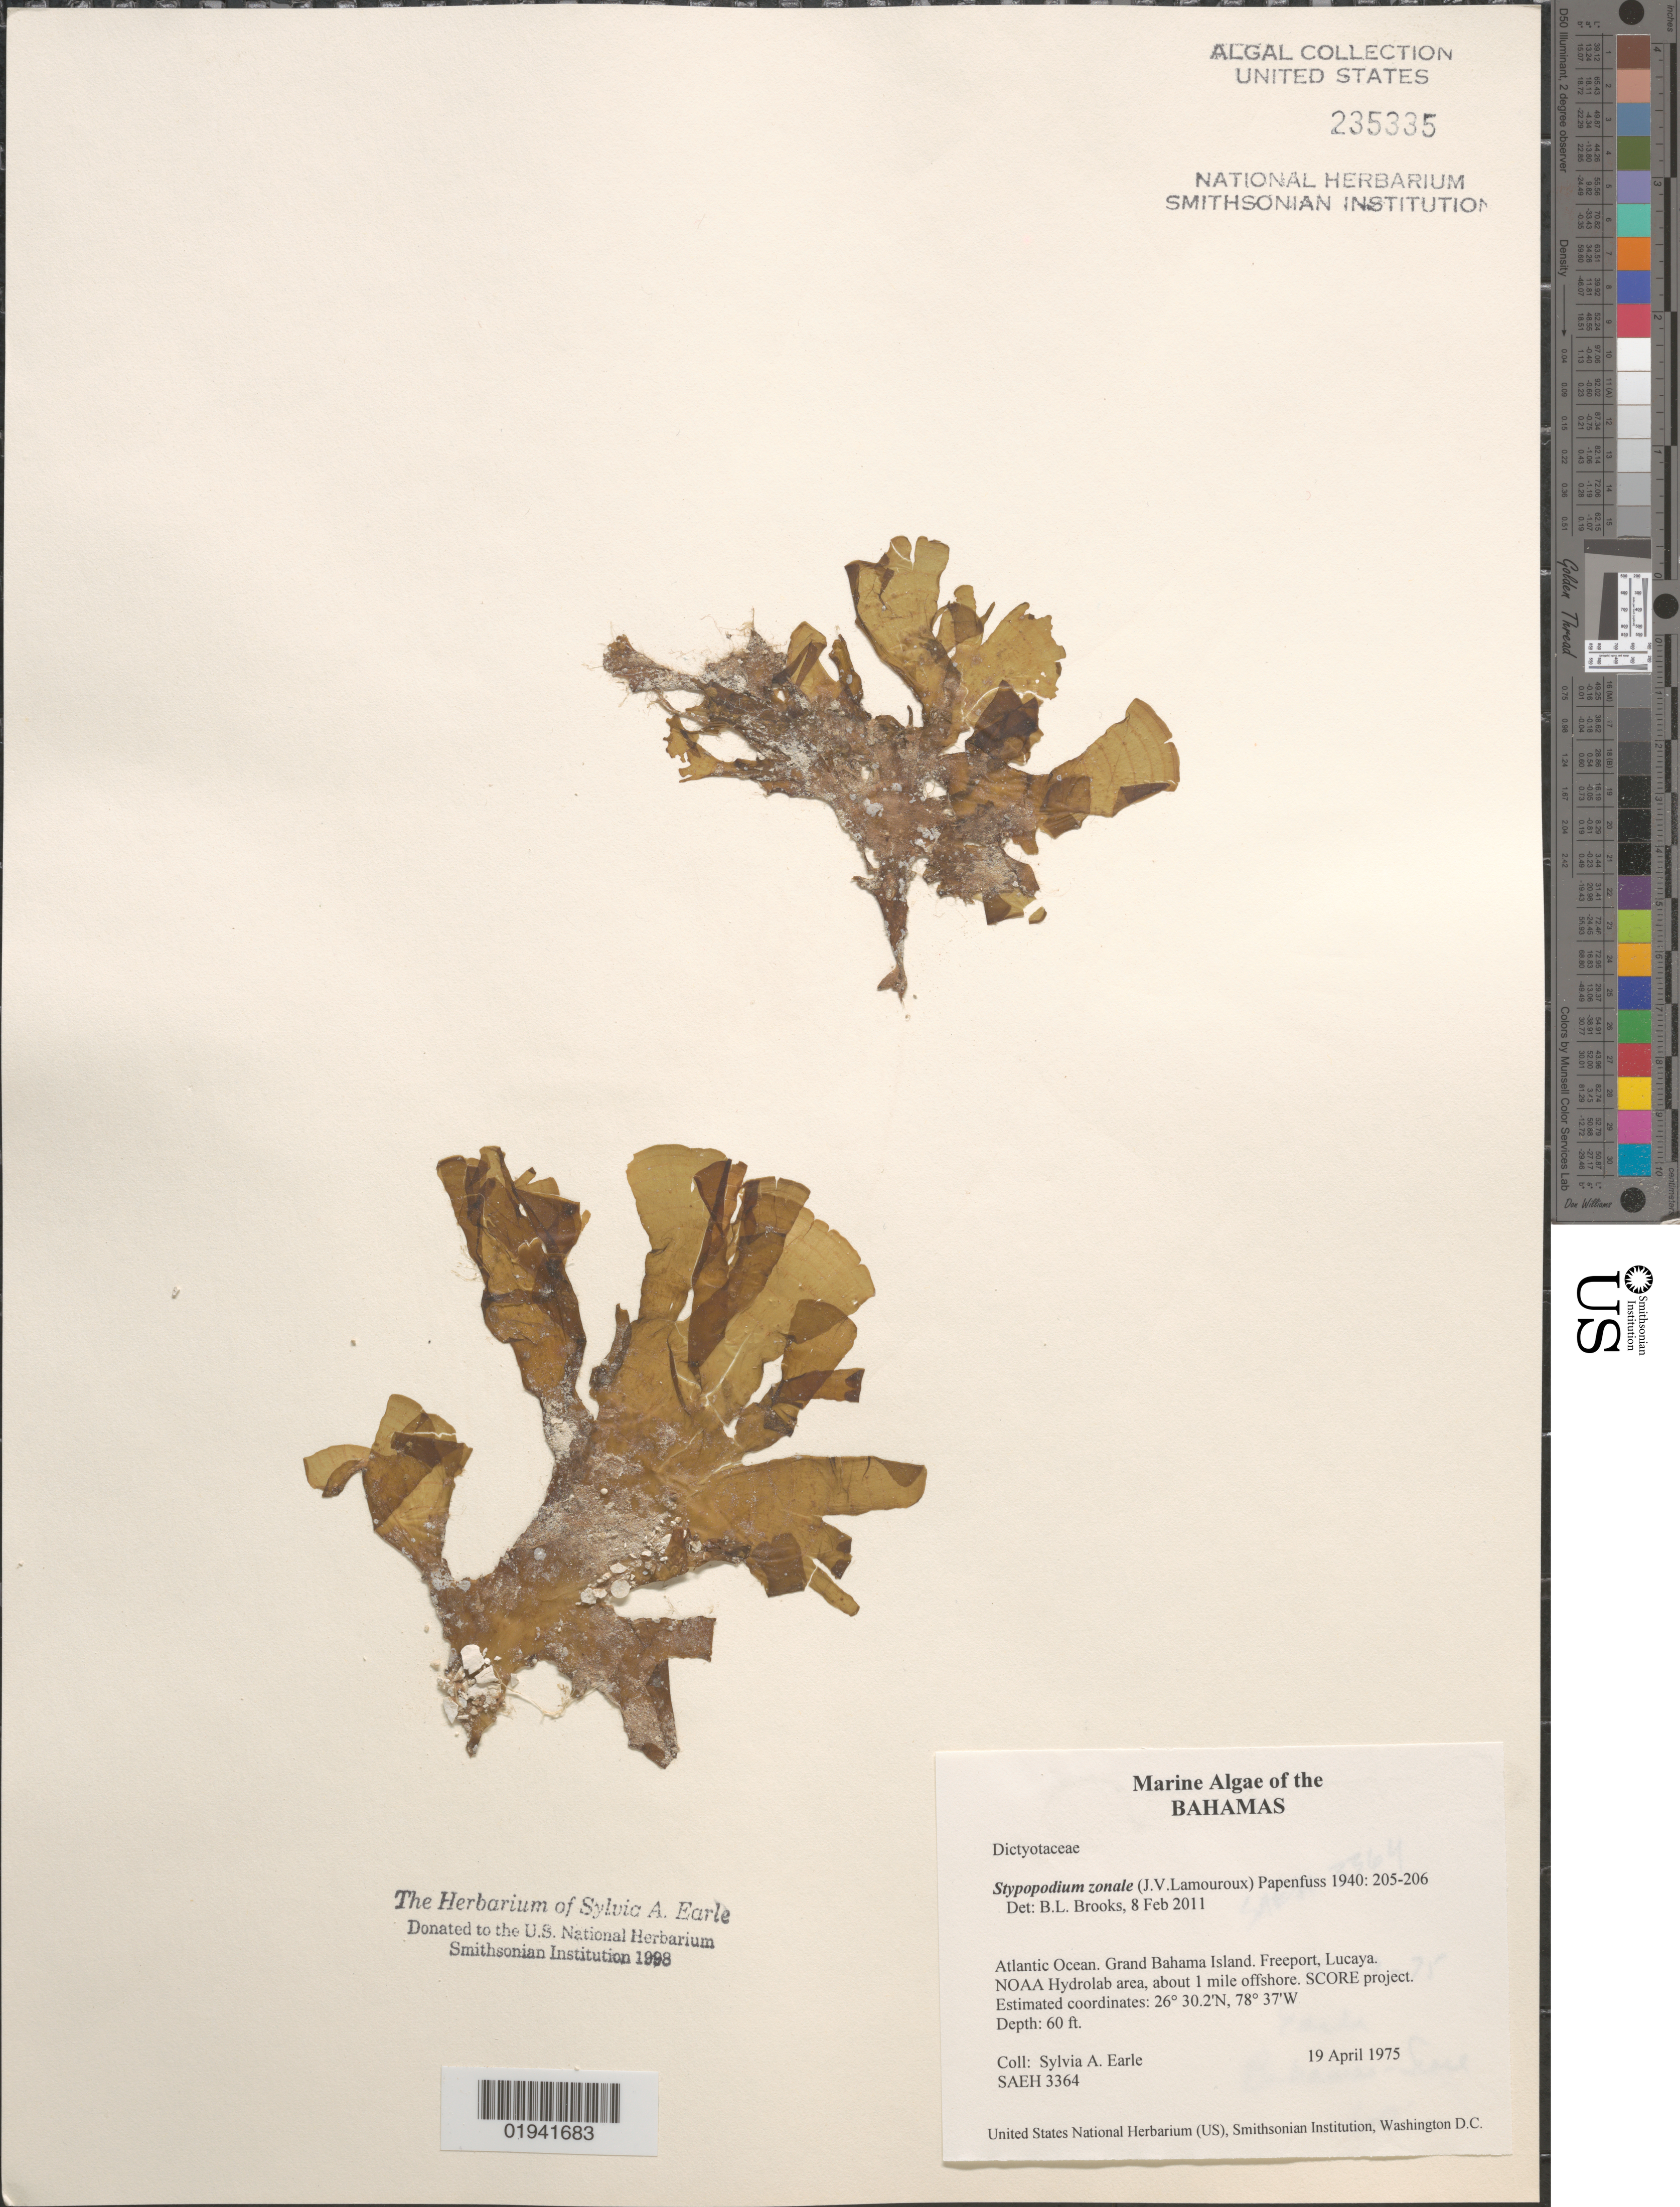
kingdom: Chromista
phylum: Ochrophyta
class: Phaeophyceae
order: Dictyotales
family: Dictyotaceae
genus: Stypopodium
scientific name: Stypopodium zonale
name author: (J.V.Lamouroux) Papenf.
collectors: S. A. Earle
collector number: SAEH3364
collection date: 1975-04-19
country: Bahamas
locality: Atlantic Ocean. Grand Bahama Island. Freeport, Lucaya. NOAA Hydrolab area, about 1 mile offshore. SCORE project.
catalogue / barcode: US 235335